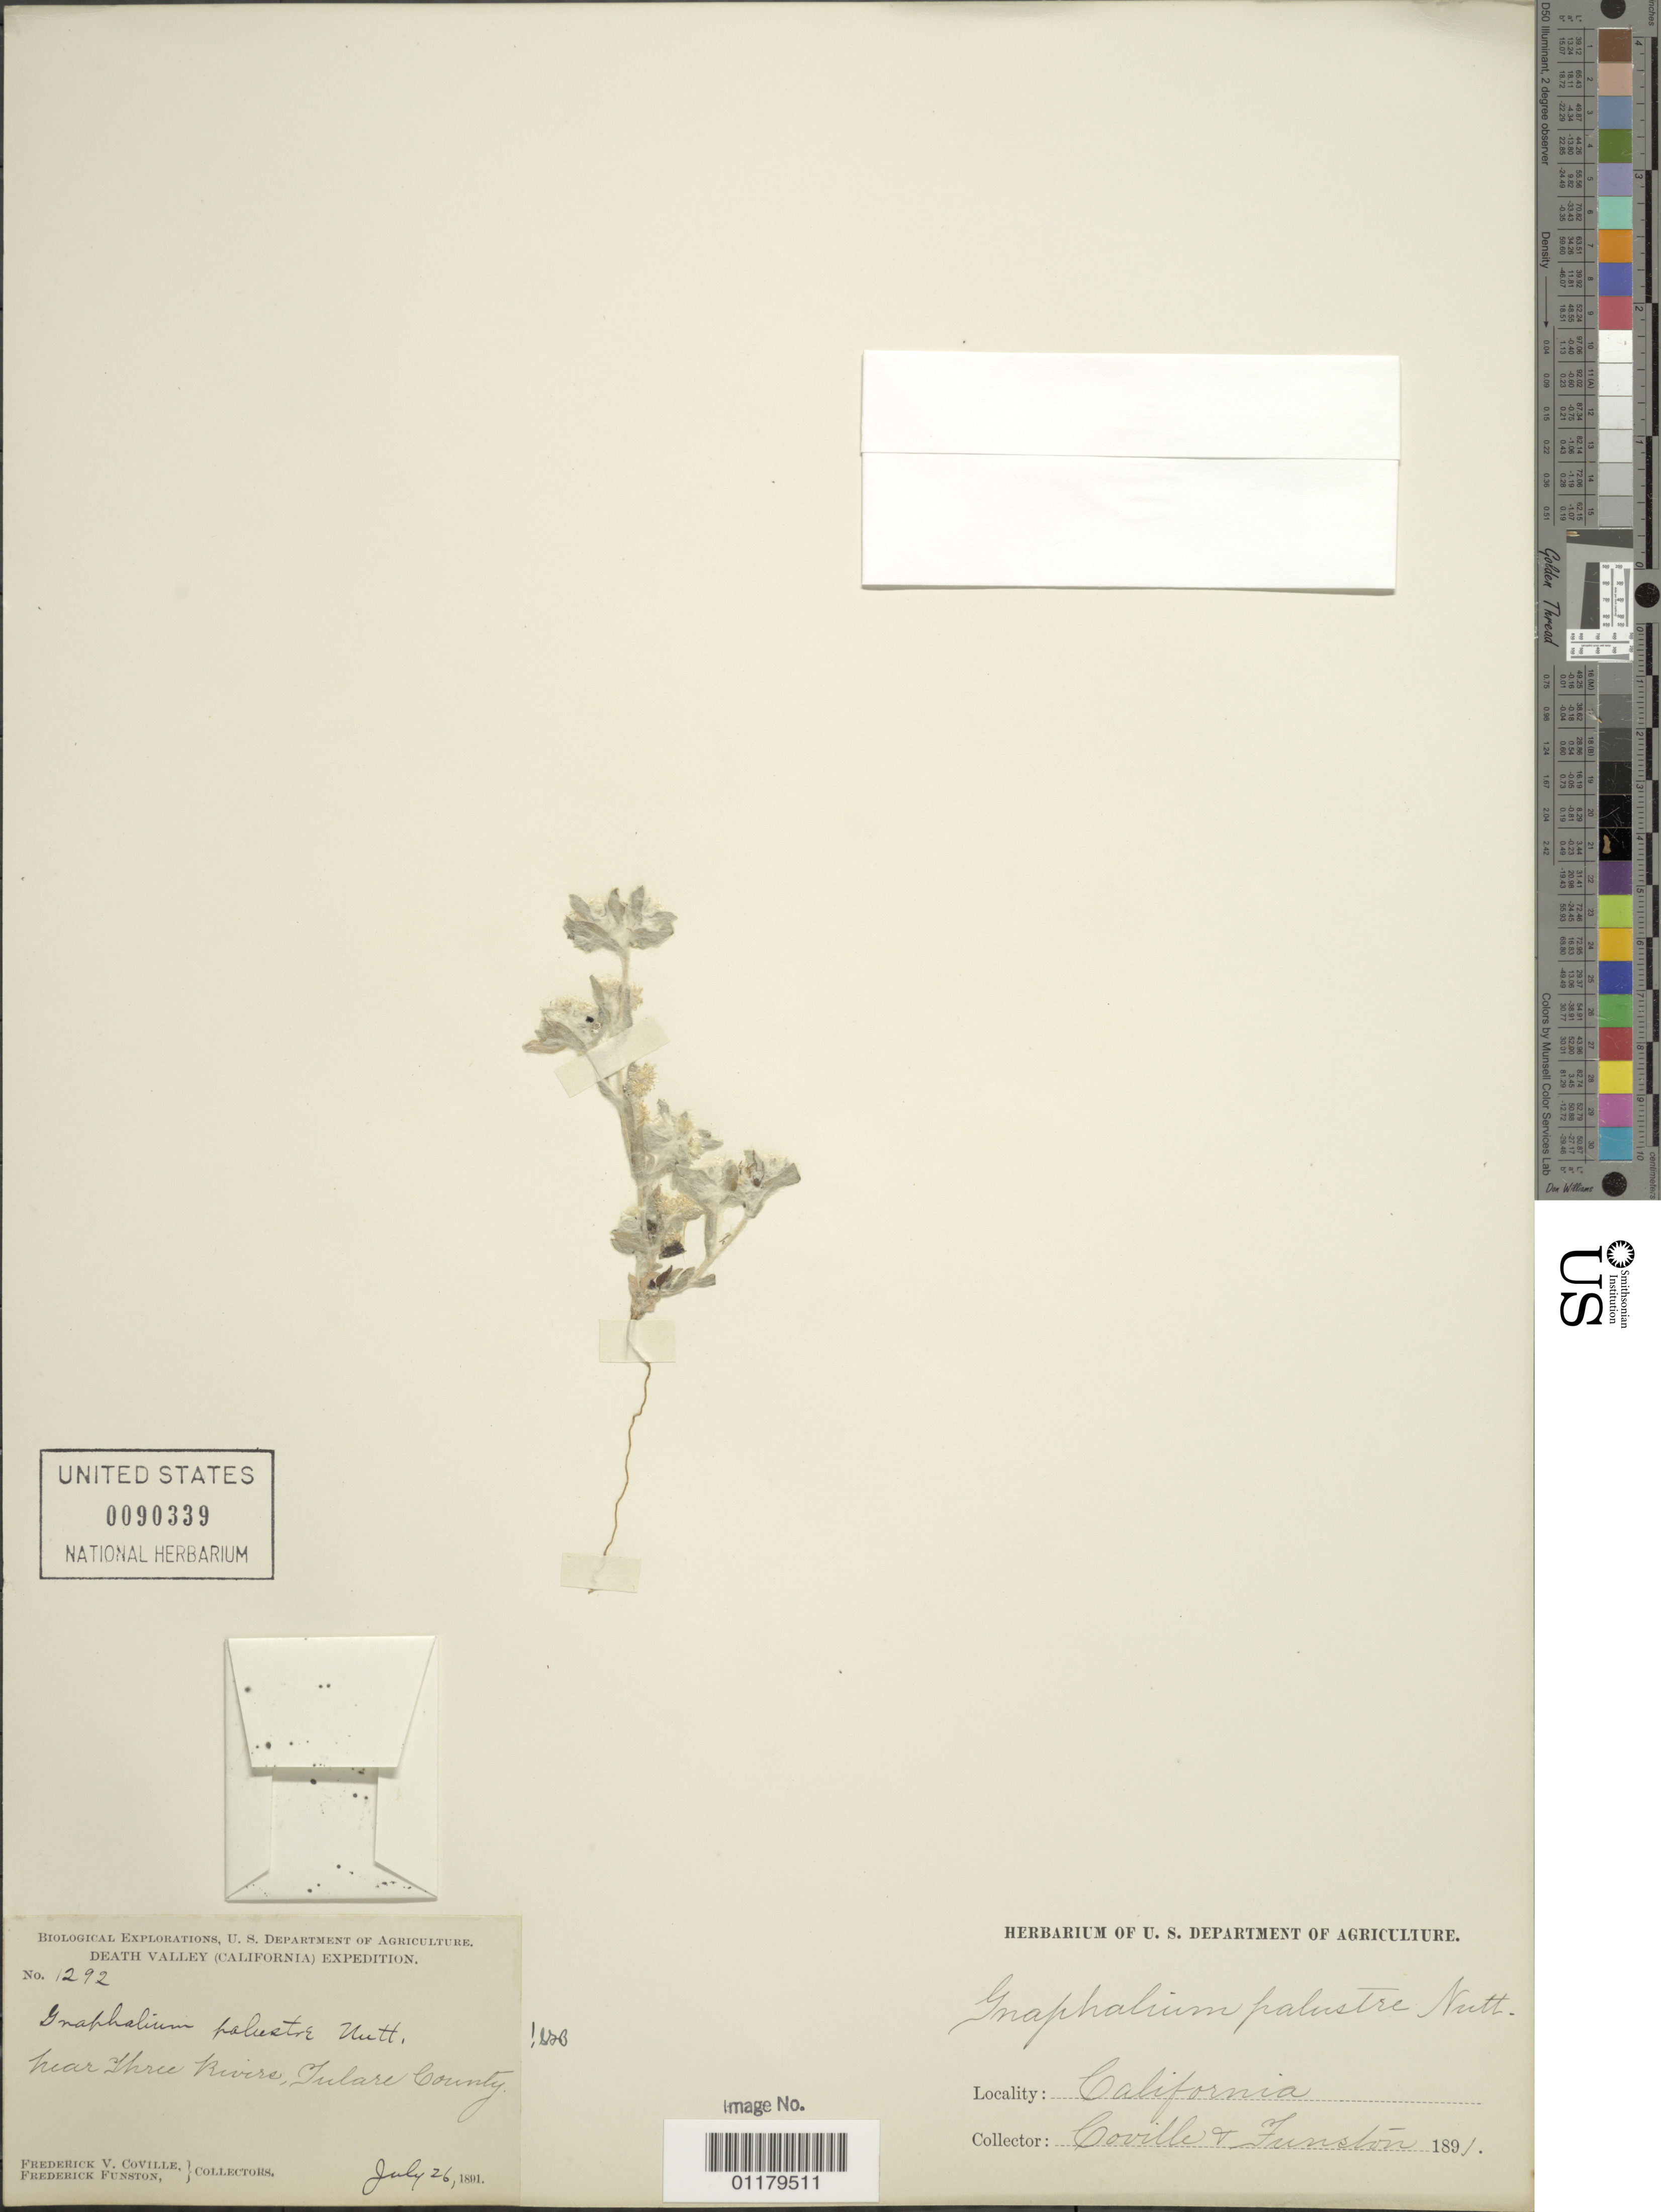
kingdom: Plantae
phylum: Tracheophyta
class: Magnoliopsida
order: Asterales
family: Asteraceae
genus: Gnaphalium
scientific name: Gnaphalium palustre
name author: Nutt.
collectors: F. V. Coville & F. Funston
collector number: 1292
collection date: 1891-07-26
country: United States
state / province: California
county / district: Tulare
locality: near Three Rivers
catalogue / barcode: US 90339